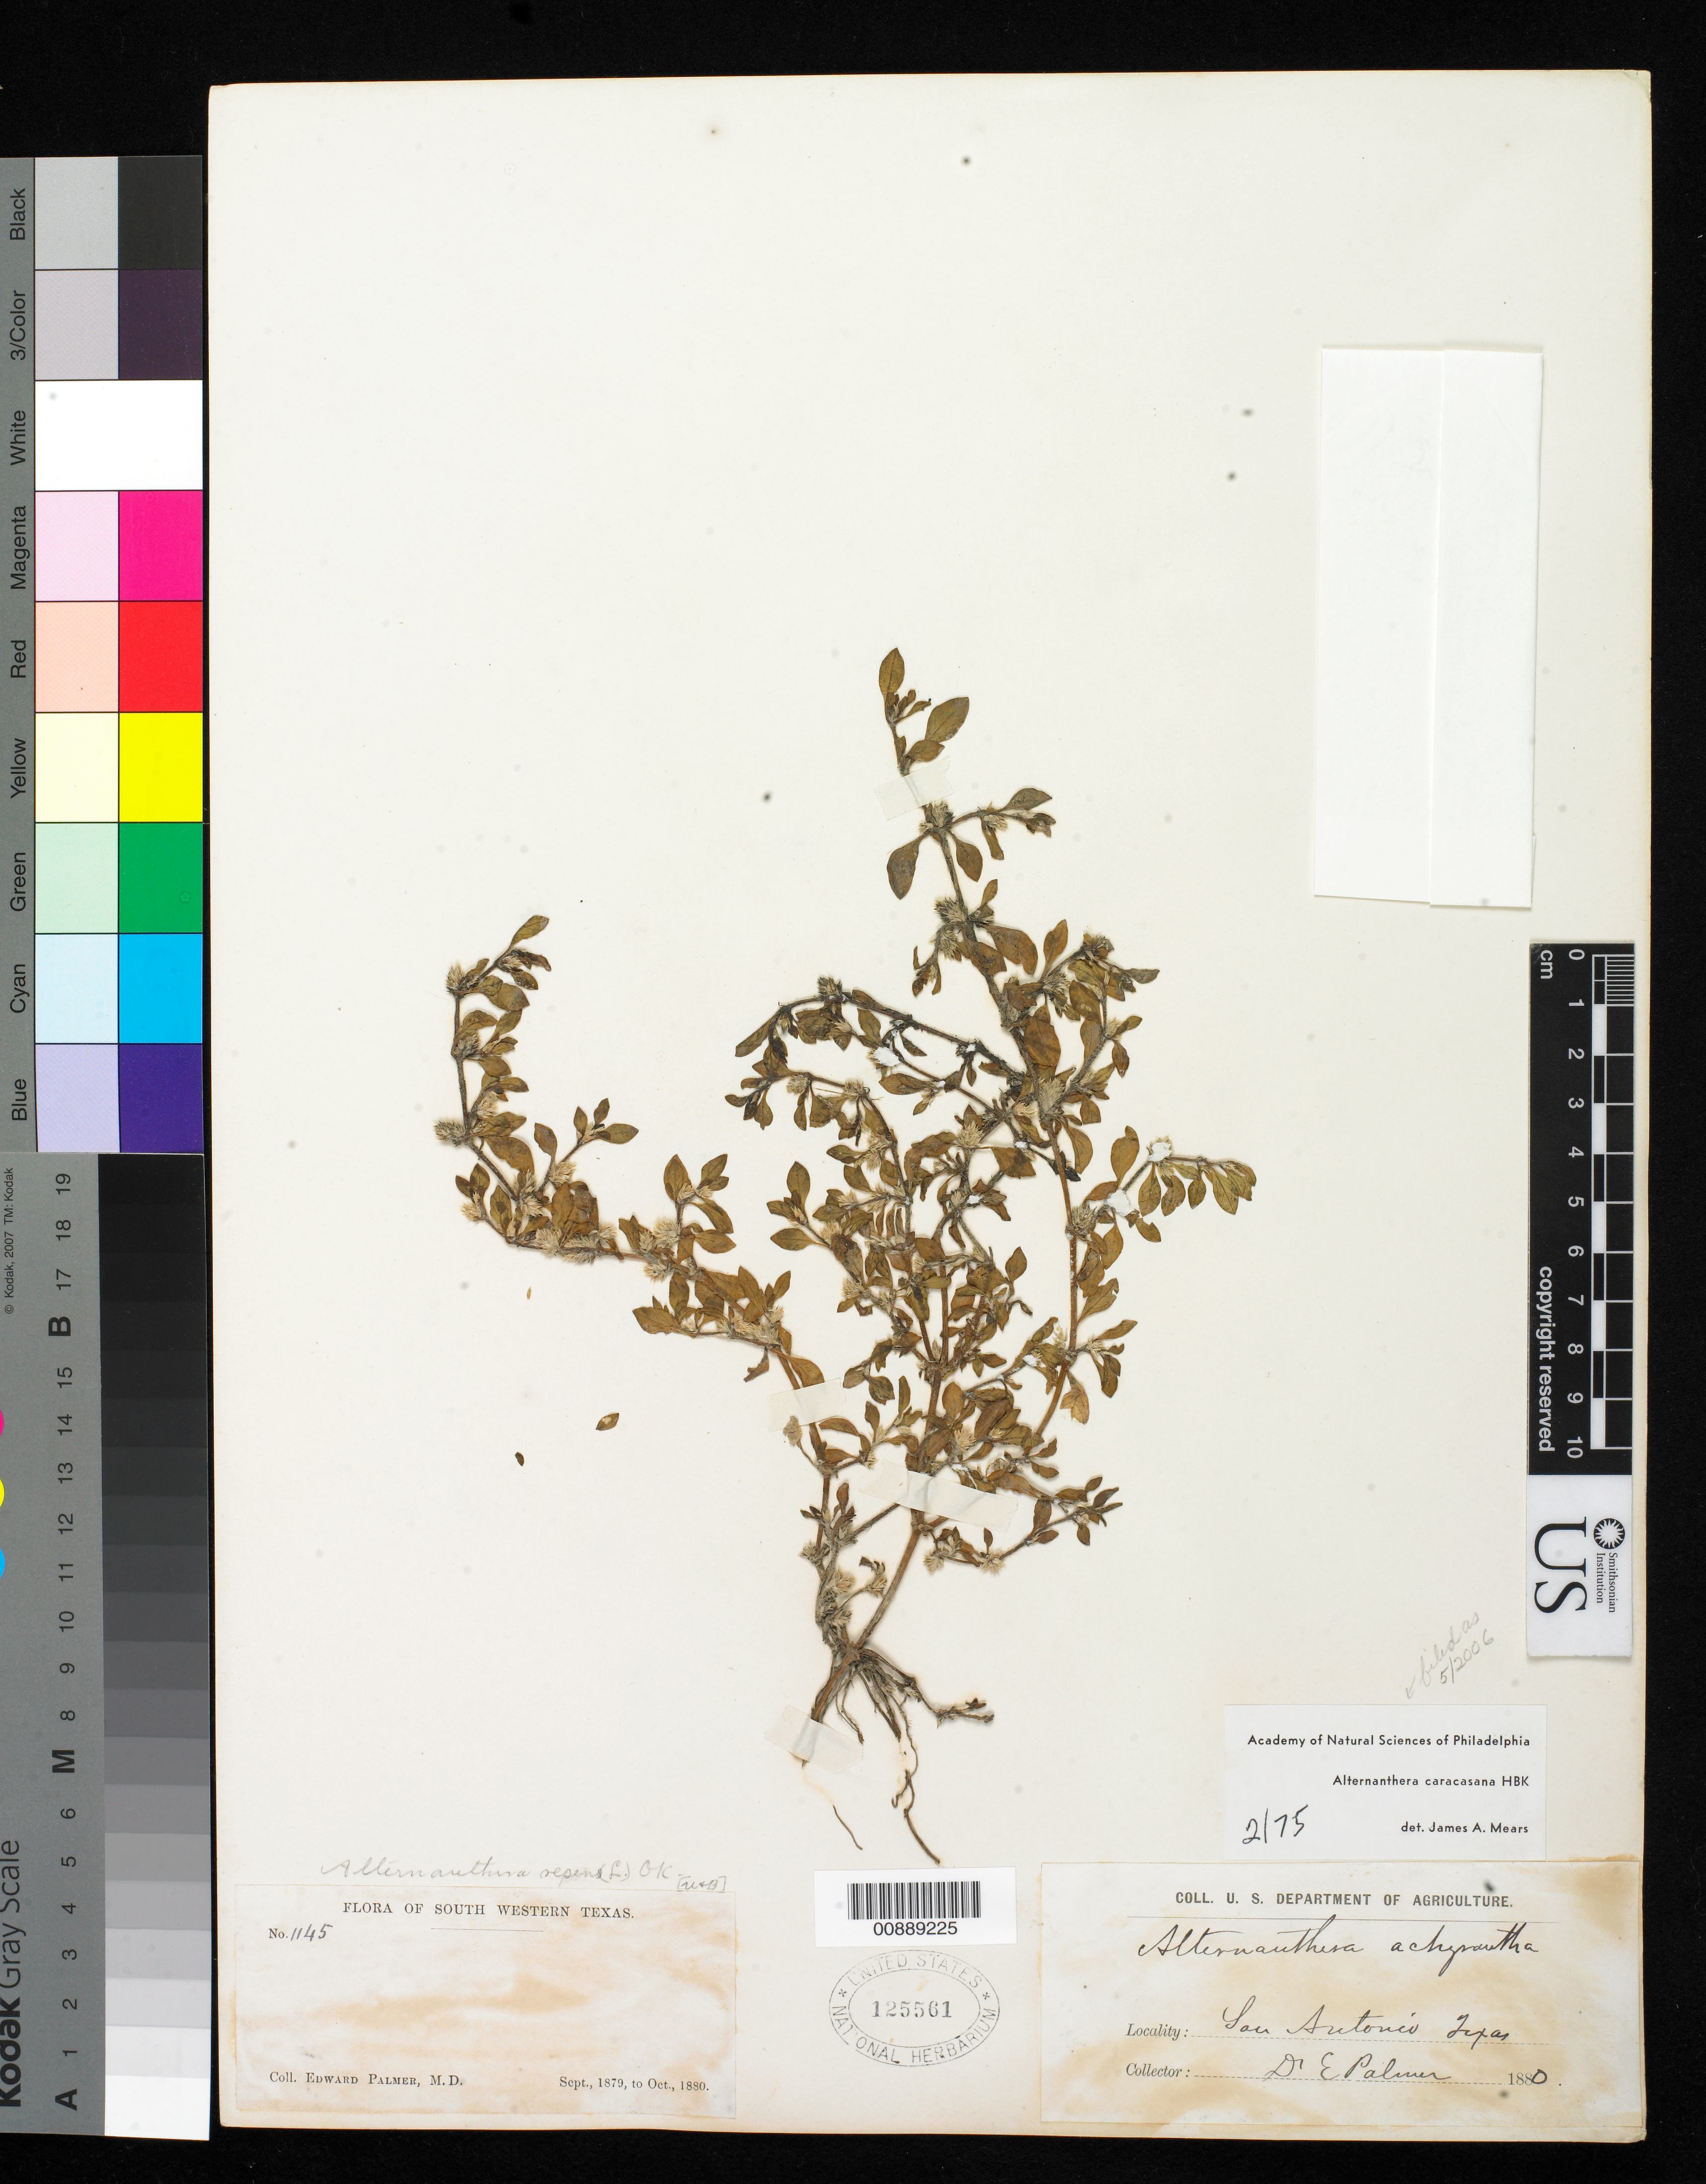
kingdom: Plantae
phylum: Tracheophyta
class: Magnoliopsida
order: Caryophyllales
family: Amaranthaceae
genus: Alternanthera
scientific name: Alternanthera caracasana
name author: Kunth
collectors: E. Palmer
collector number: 1145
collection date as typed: Sep 1879 to -- Oct 1880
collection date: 1879-09/1880-10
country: United States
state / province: Texas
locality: San Antonio, Texas.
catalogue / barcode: US 125561